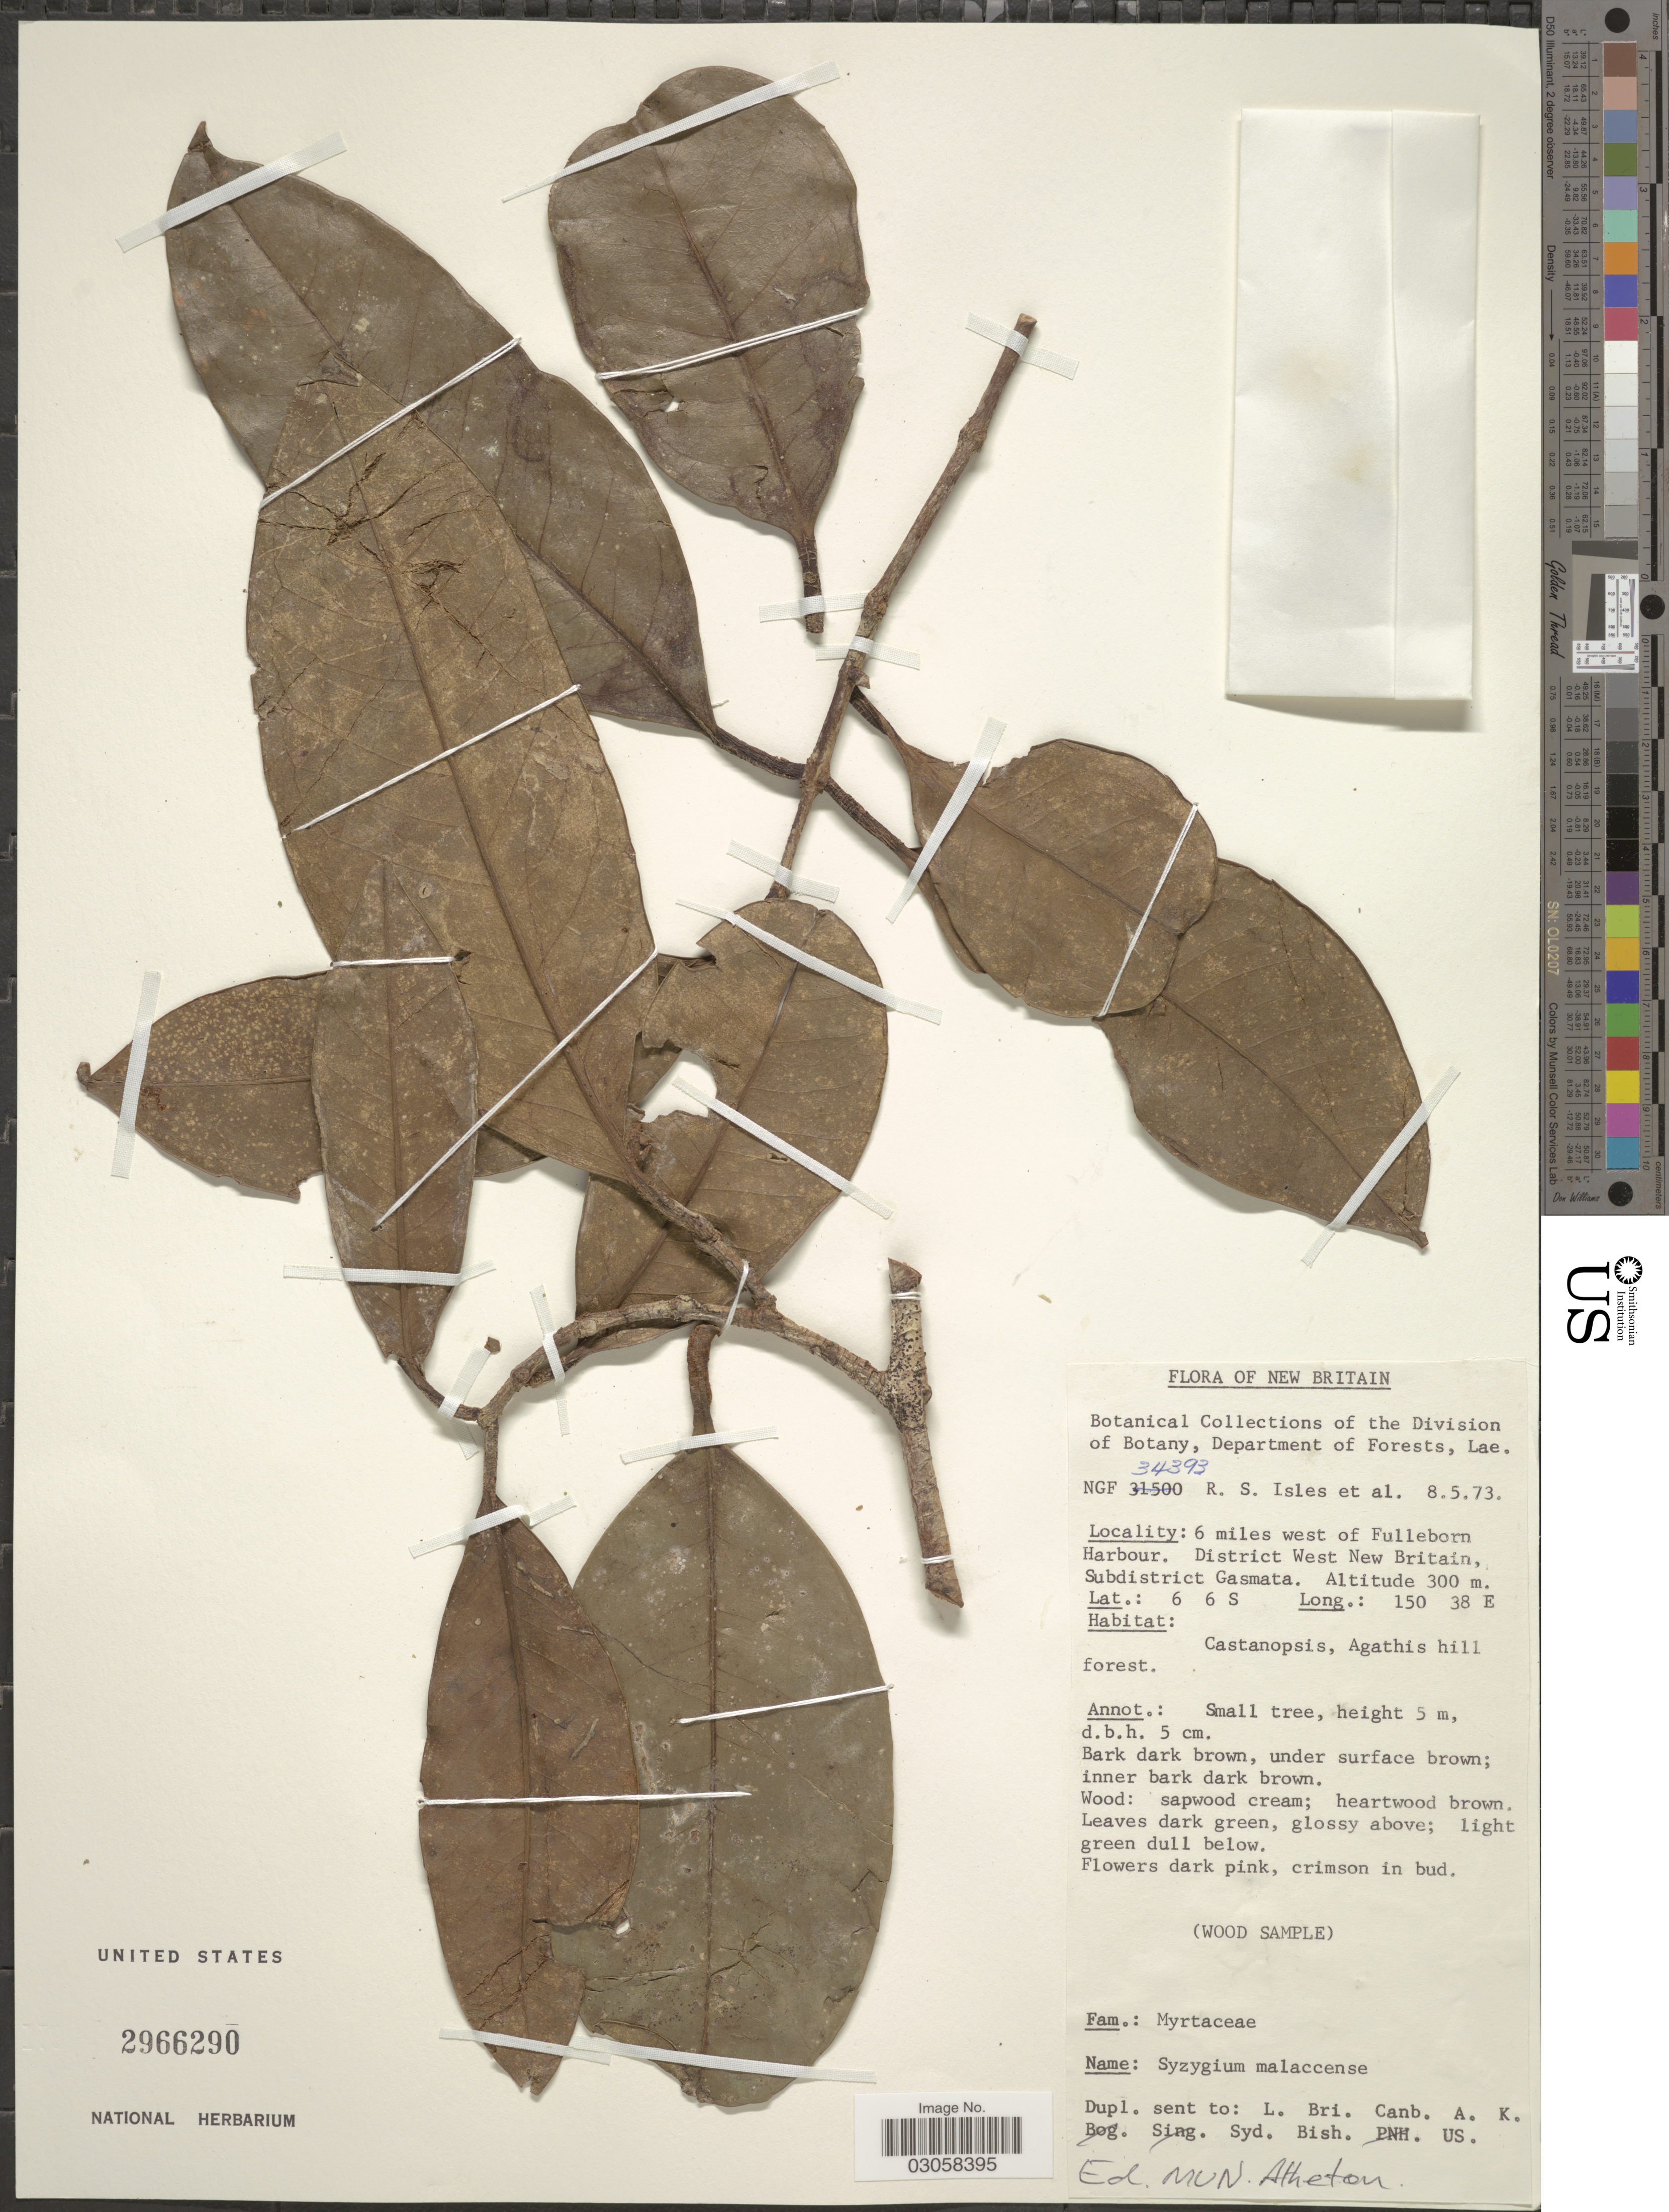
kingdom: Plantae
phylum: Tracheophyta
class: Magnoliopsida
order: Myrtales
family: Myrtaceae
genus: Syzygium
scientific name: Syzygium malaccense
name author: (L.) Merr. & L.M. Perry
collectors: R. Isles & et al.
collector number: NGF 34393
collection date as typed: Transcribed d/m/y: 8/5/73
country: Papua New Guinea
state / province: West New Britain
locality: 6 miles west of Fulleborn Harbour. District West New Britain, subdistrict Gasmata.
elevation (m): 300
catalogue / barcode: US 2966290